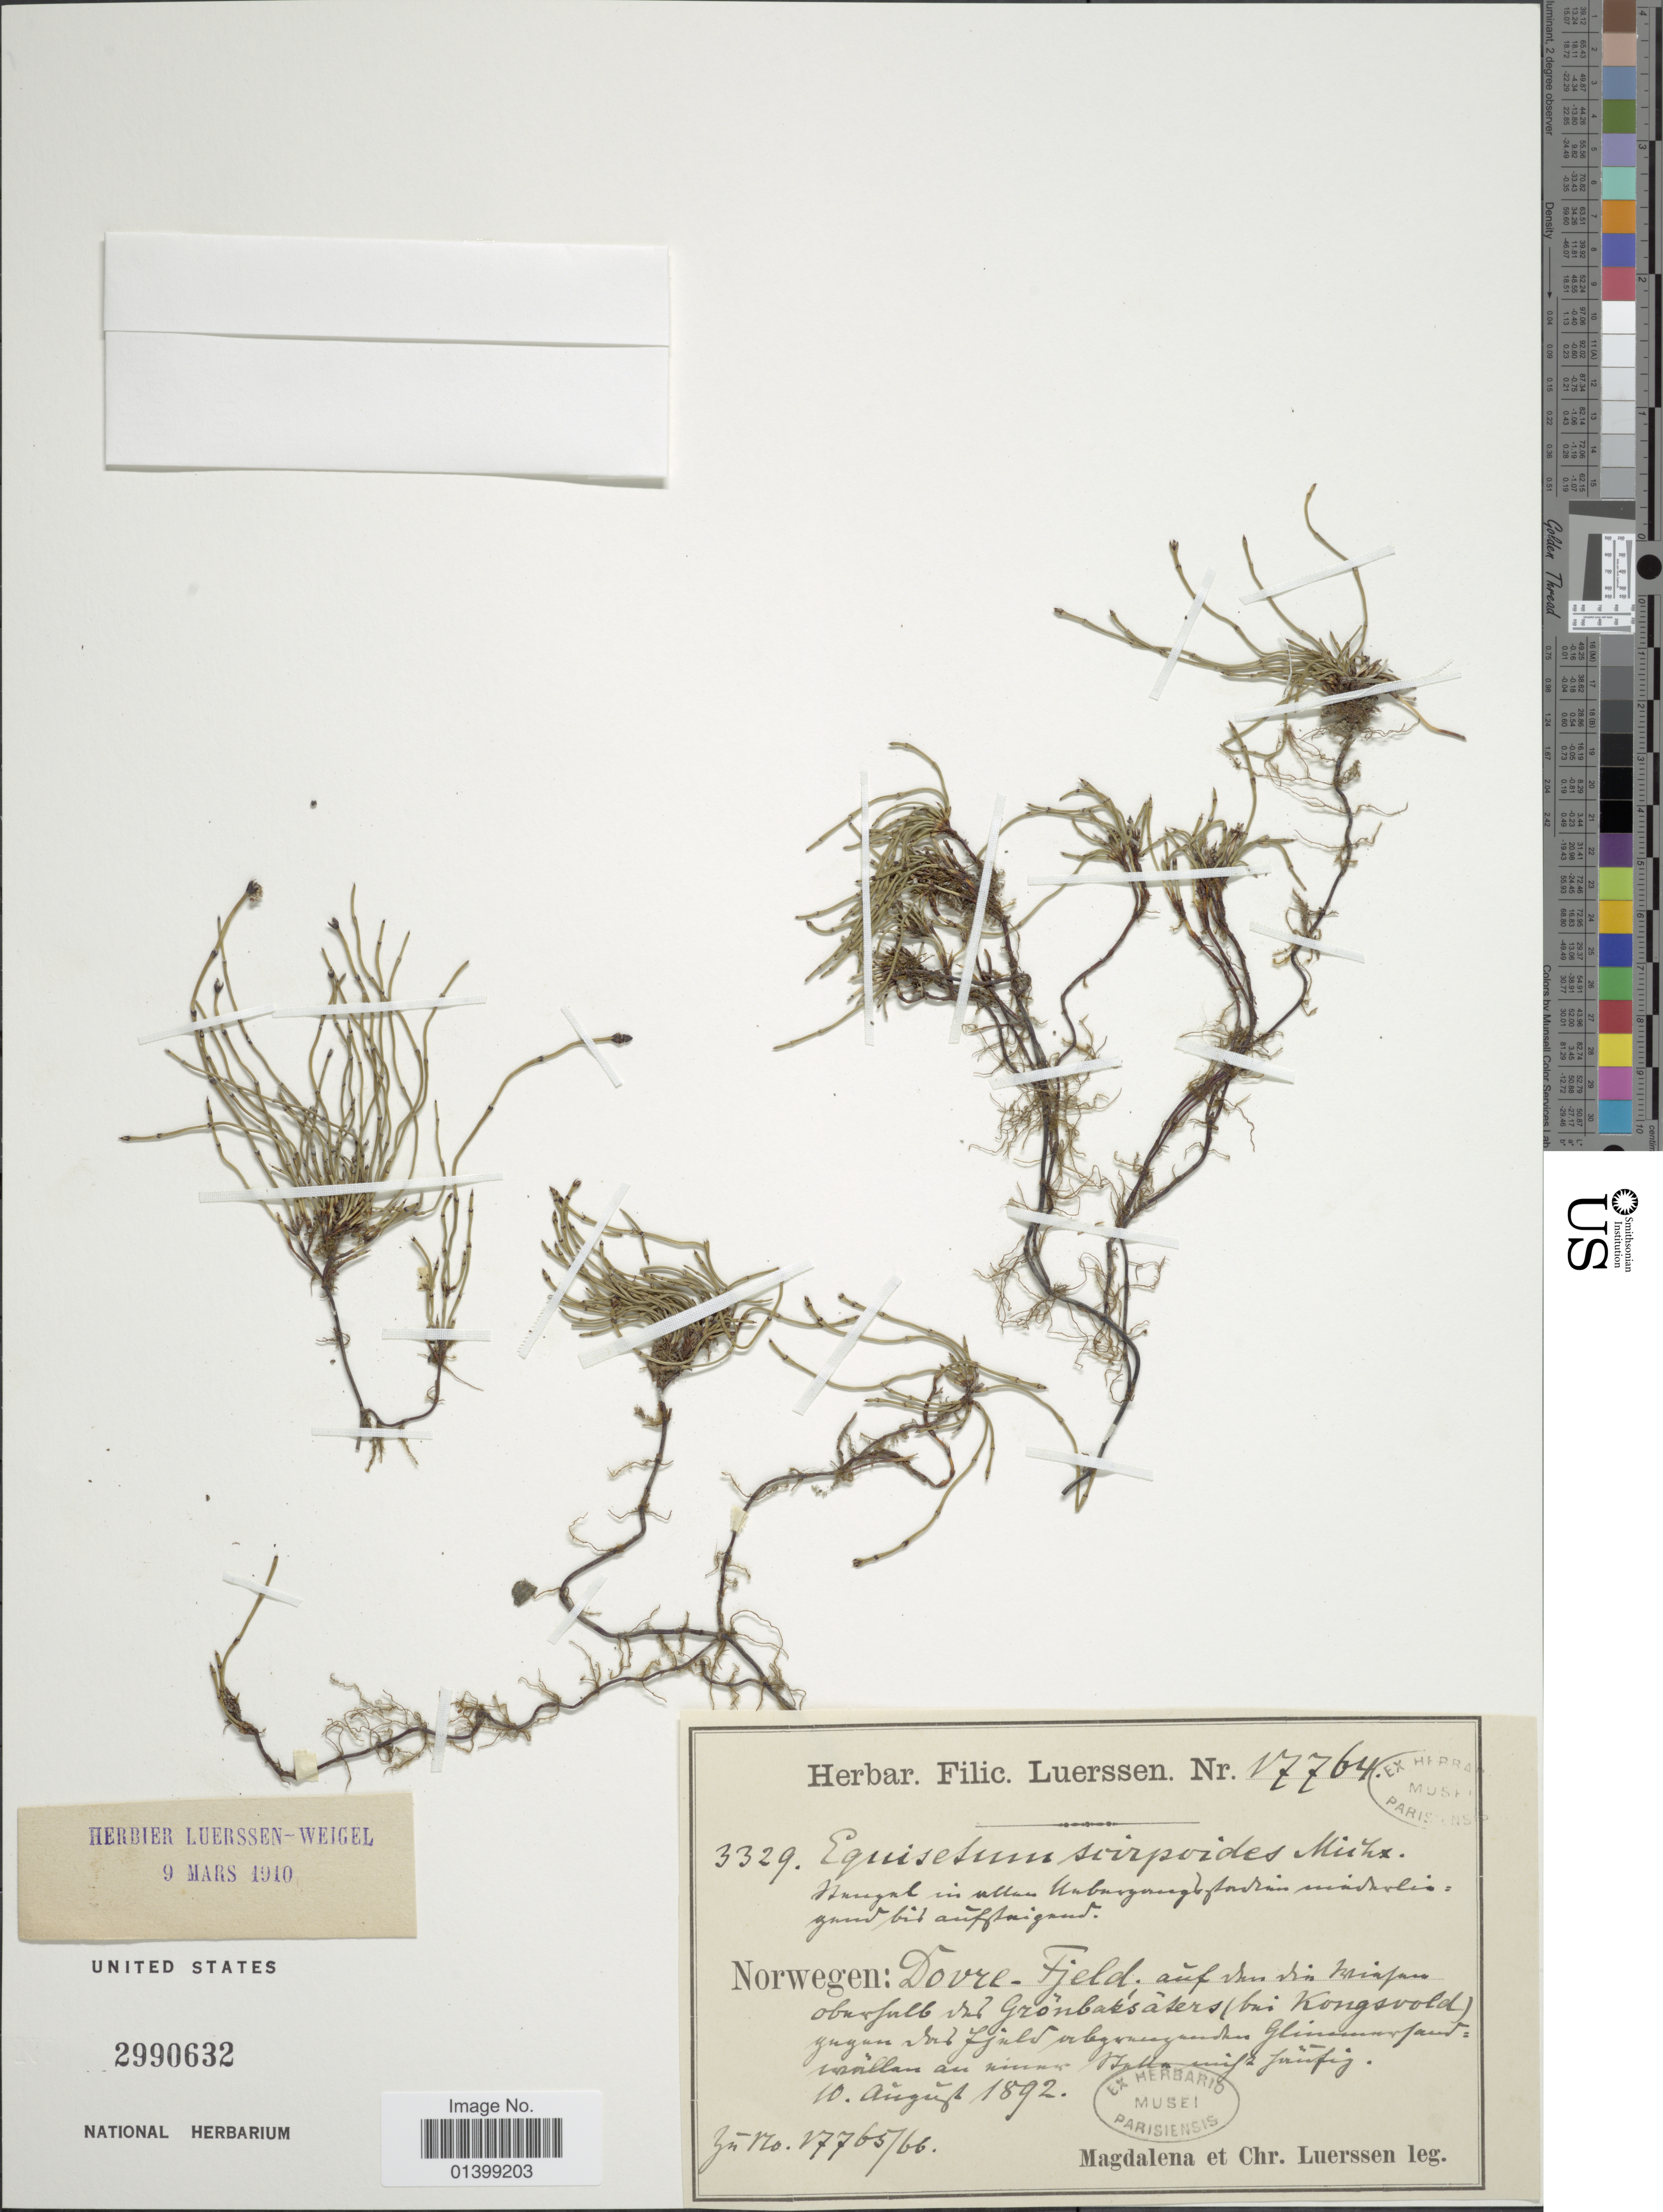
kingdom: Plantae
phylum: Tracheophyta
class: Polypodiopsida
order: Equisetales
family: Equisetaceae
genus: Equisetum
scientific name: Equisetum scirpoides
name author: Michx.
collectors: M. Luerssen & C. Luerssen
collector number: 3392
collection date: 1892-08-10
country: Norway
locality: Dovre-Fjeld; auf [illegible text]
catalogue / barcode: US 2990632